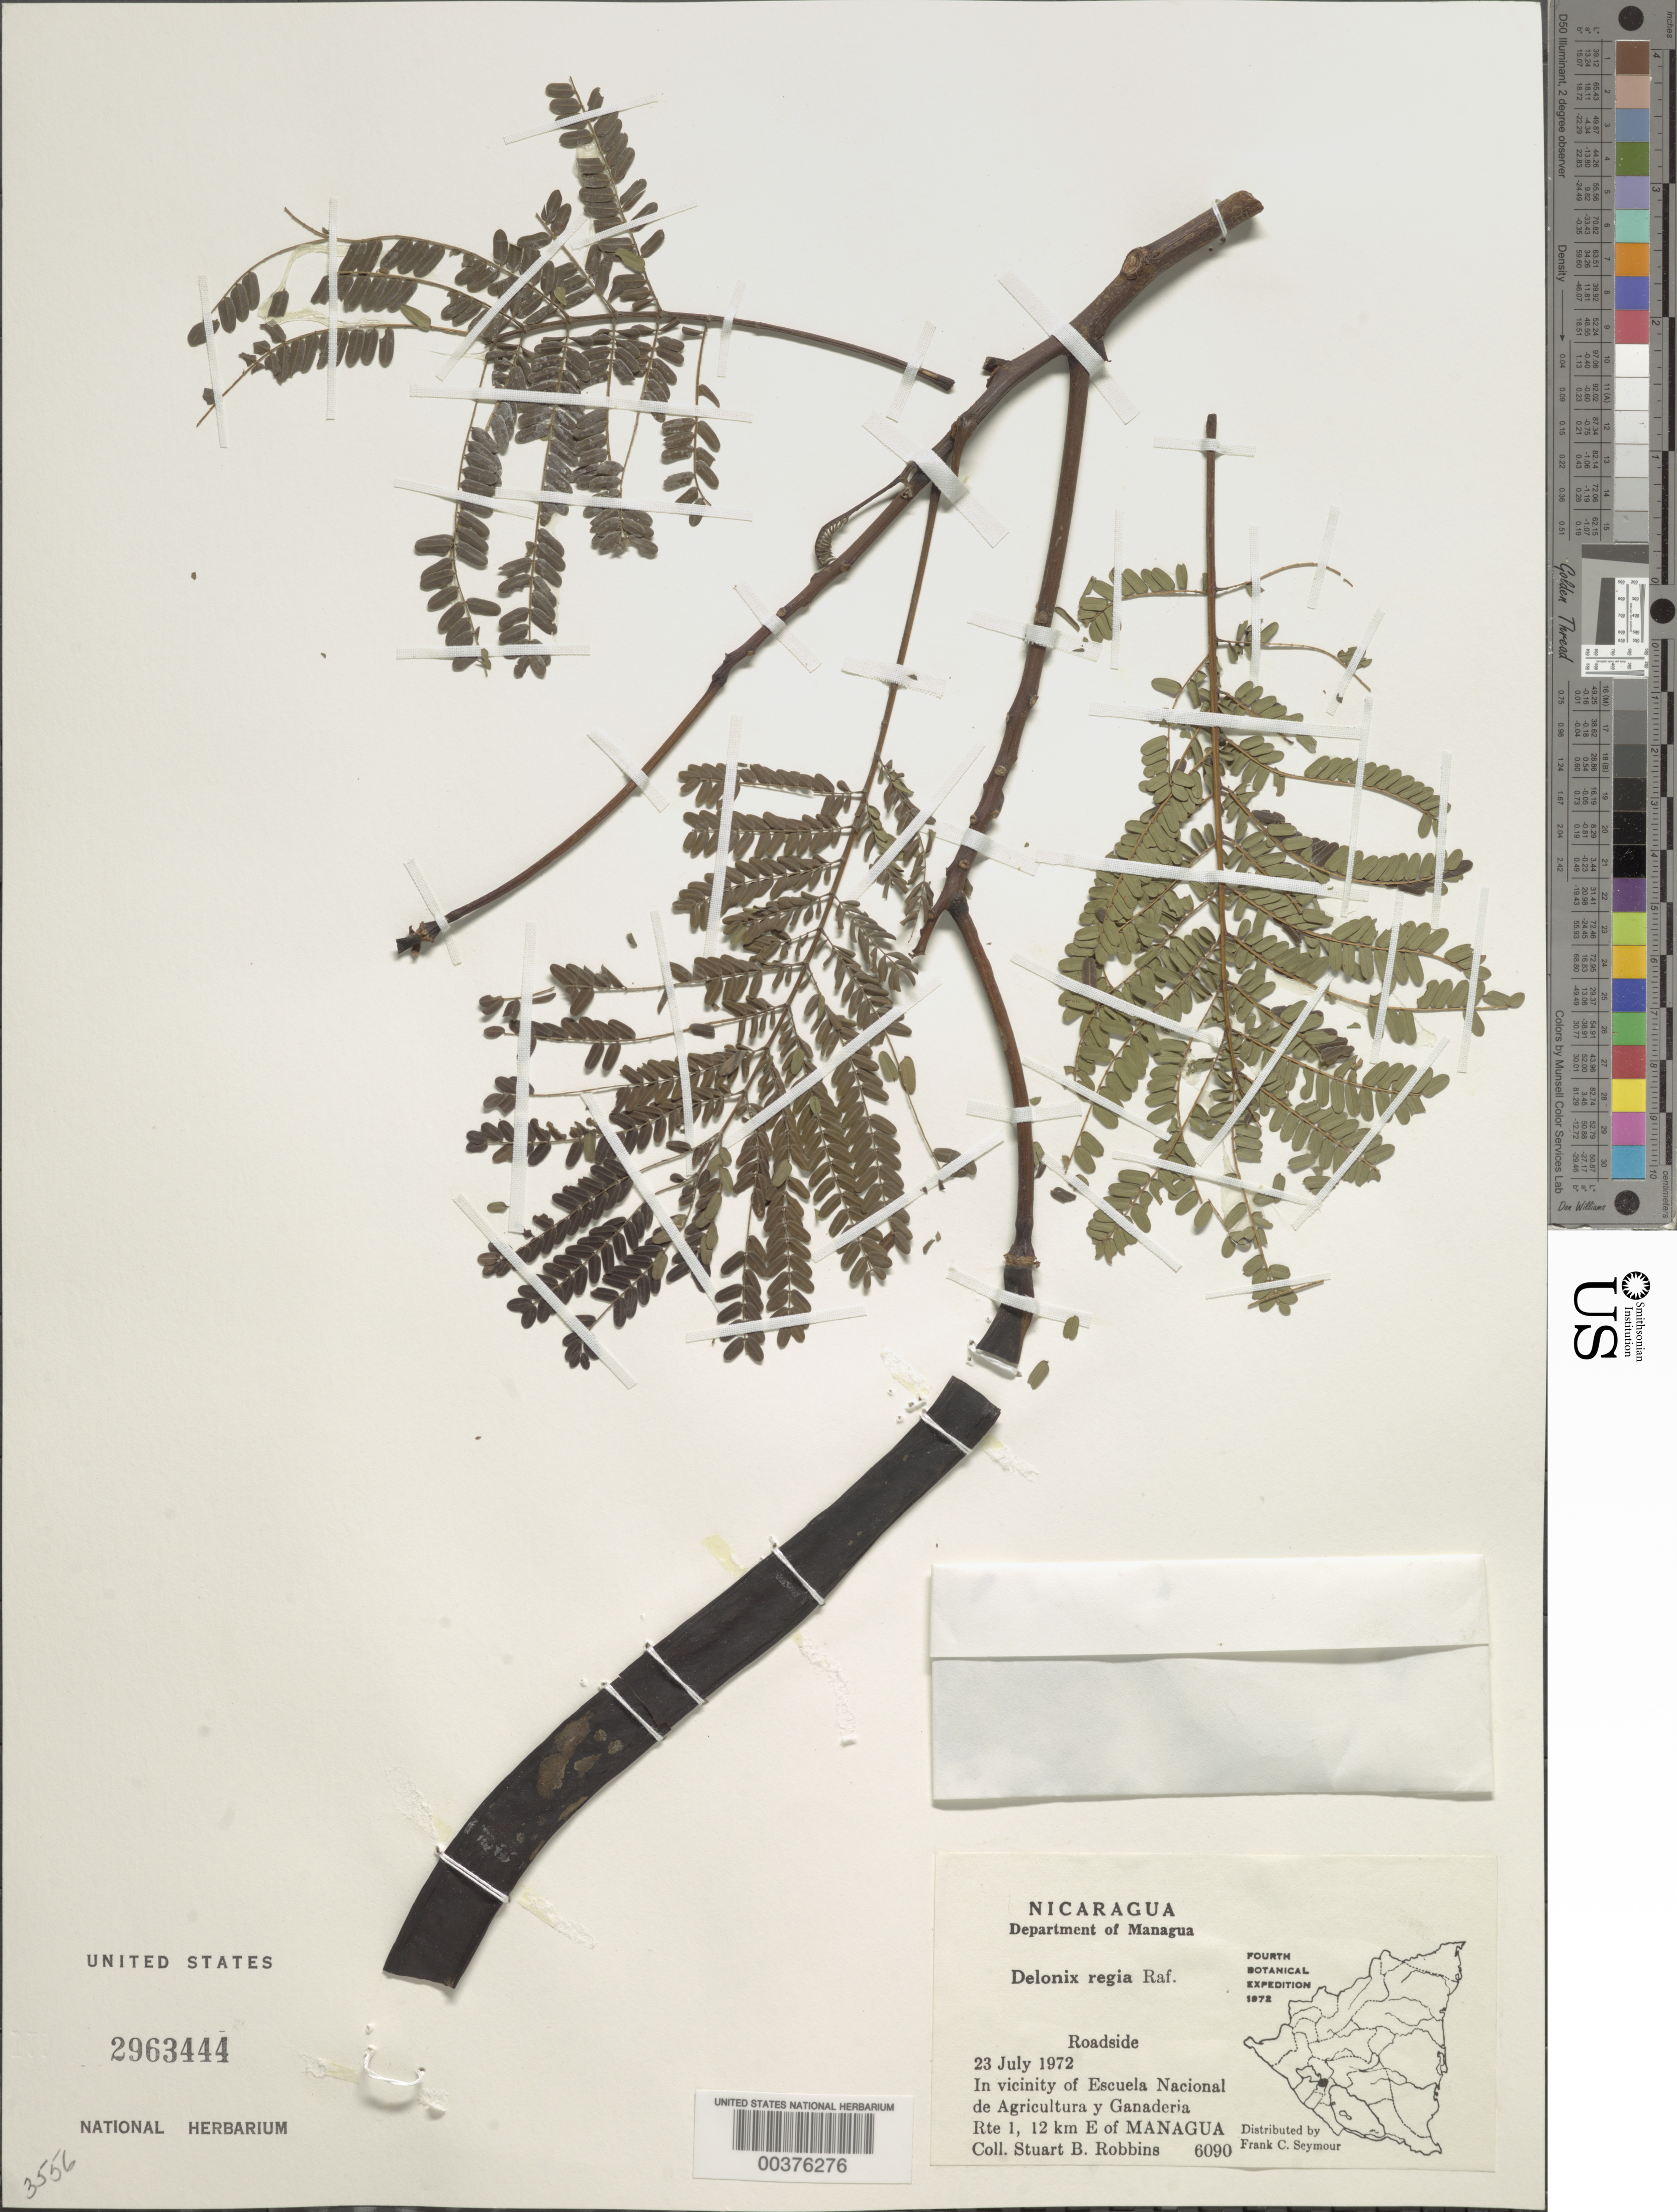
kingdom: Plantae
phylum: Tracheophyta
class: Magnoliopsida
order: Fabales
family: Fabaceae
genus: Delonix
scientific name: Delonix regia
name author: (Bojer ex Hook.) Raf.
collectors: S. B. Robbins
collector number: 6090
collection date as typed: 23 Jul 1972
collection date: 1972-07-23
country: Nicaragua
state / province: Managua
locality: In vicinity of escuela nacional de agricultura y ganaderia, rte 1, 12 km e of managua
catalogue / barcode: US 2963444